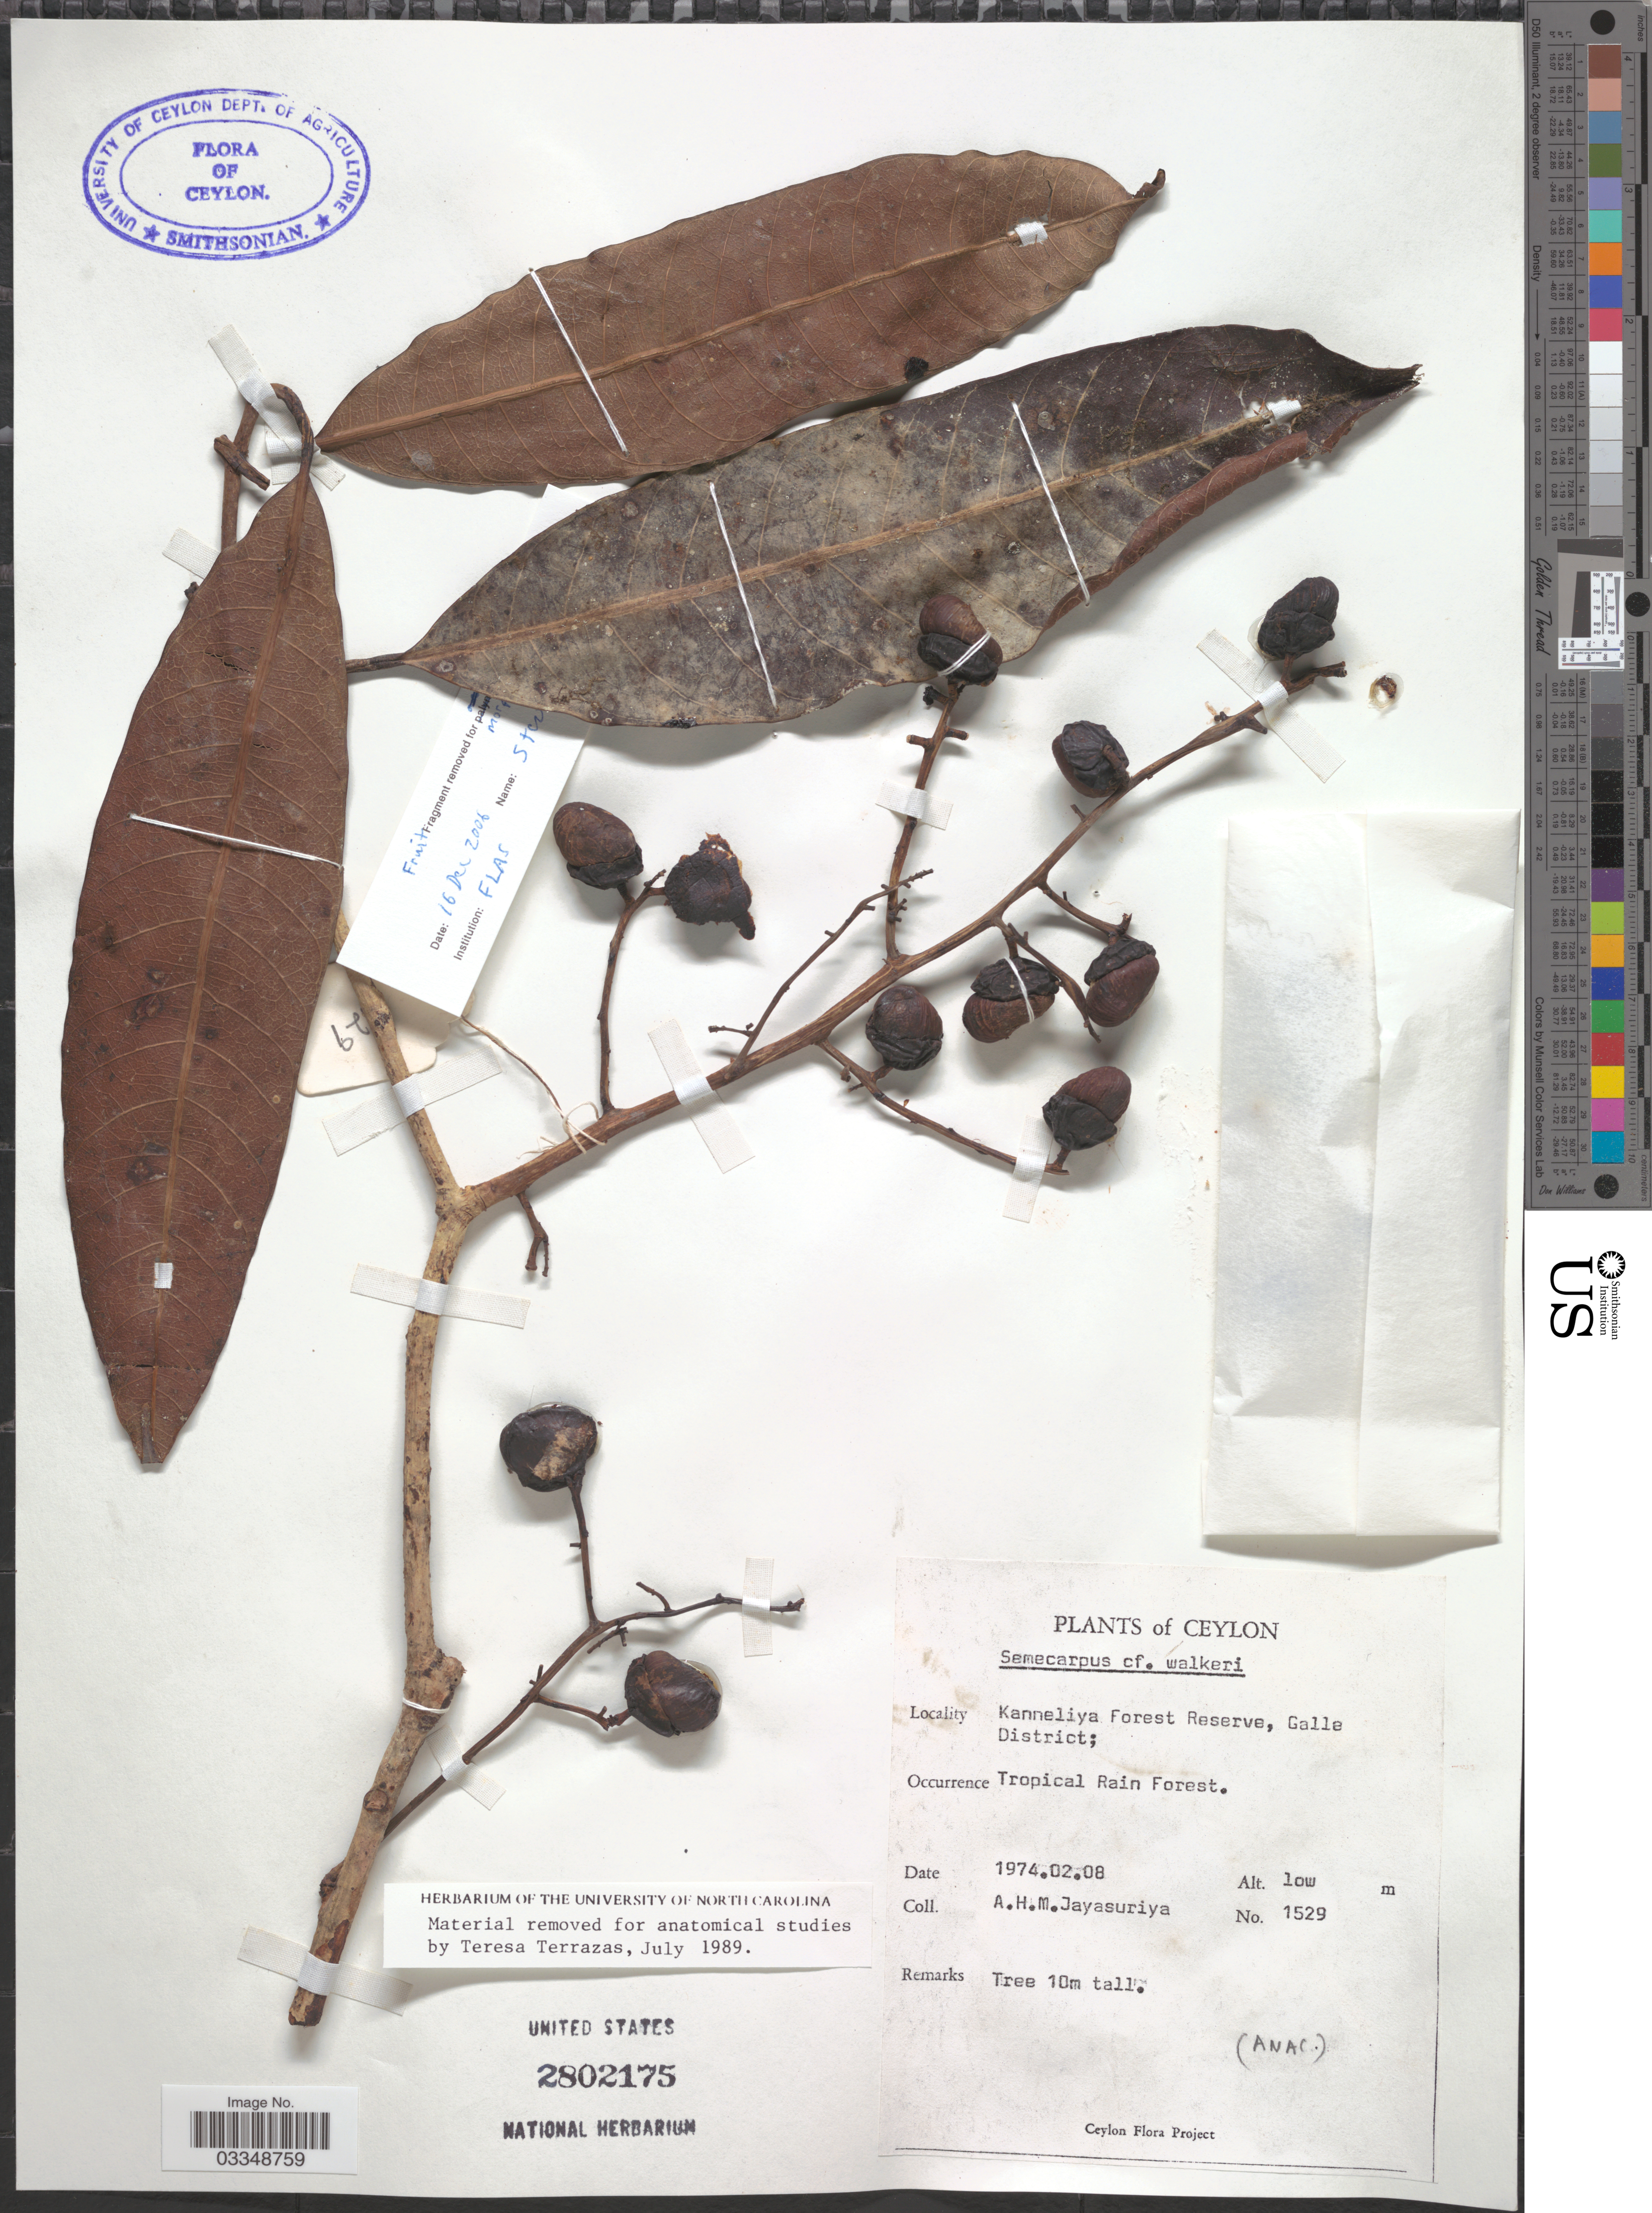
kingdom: Plantae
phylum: Tracheophyta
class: Magnoliopsida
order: Sapindales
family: Anacardiaceae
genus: Semecarpus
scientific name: Semecarpus walkeri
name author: Hook. f.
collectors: A. H. Jayasuriya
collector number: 1529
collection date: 1974-02-08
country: Sri Lanka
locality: Ceylon. Kanneliya Forest Reserve, Galle District. Tropical Rain Forest.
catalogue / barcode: US 2802175